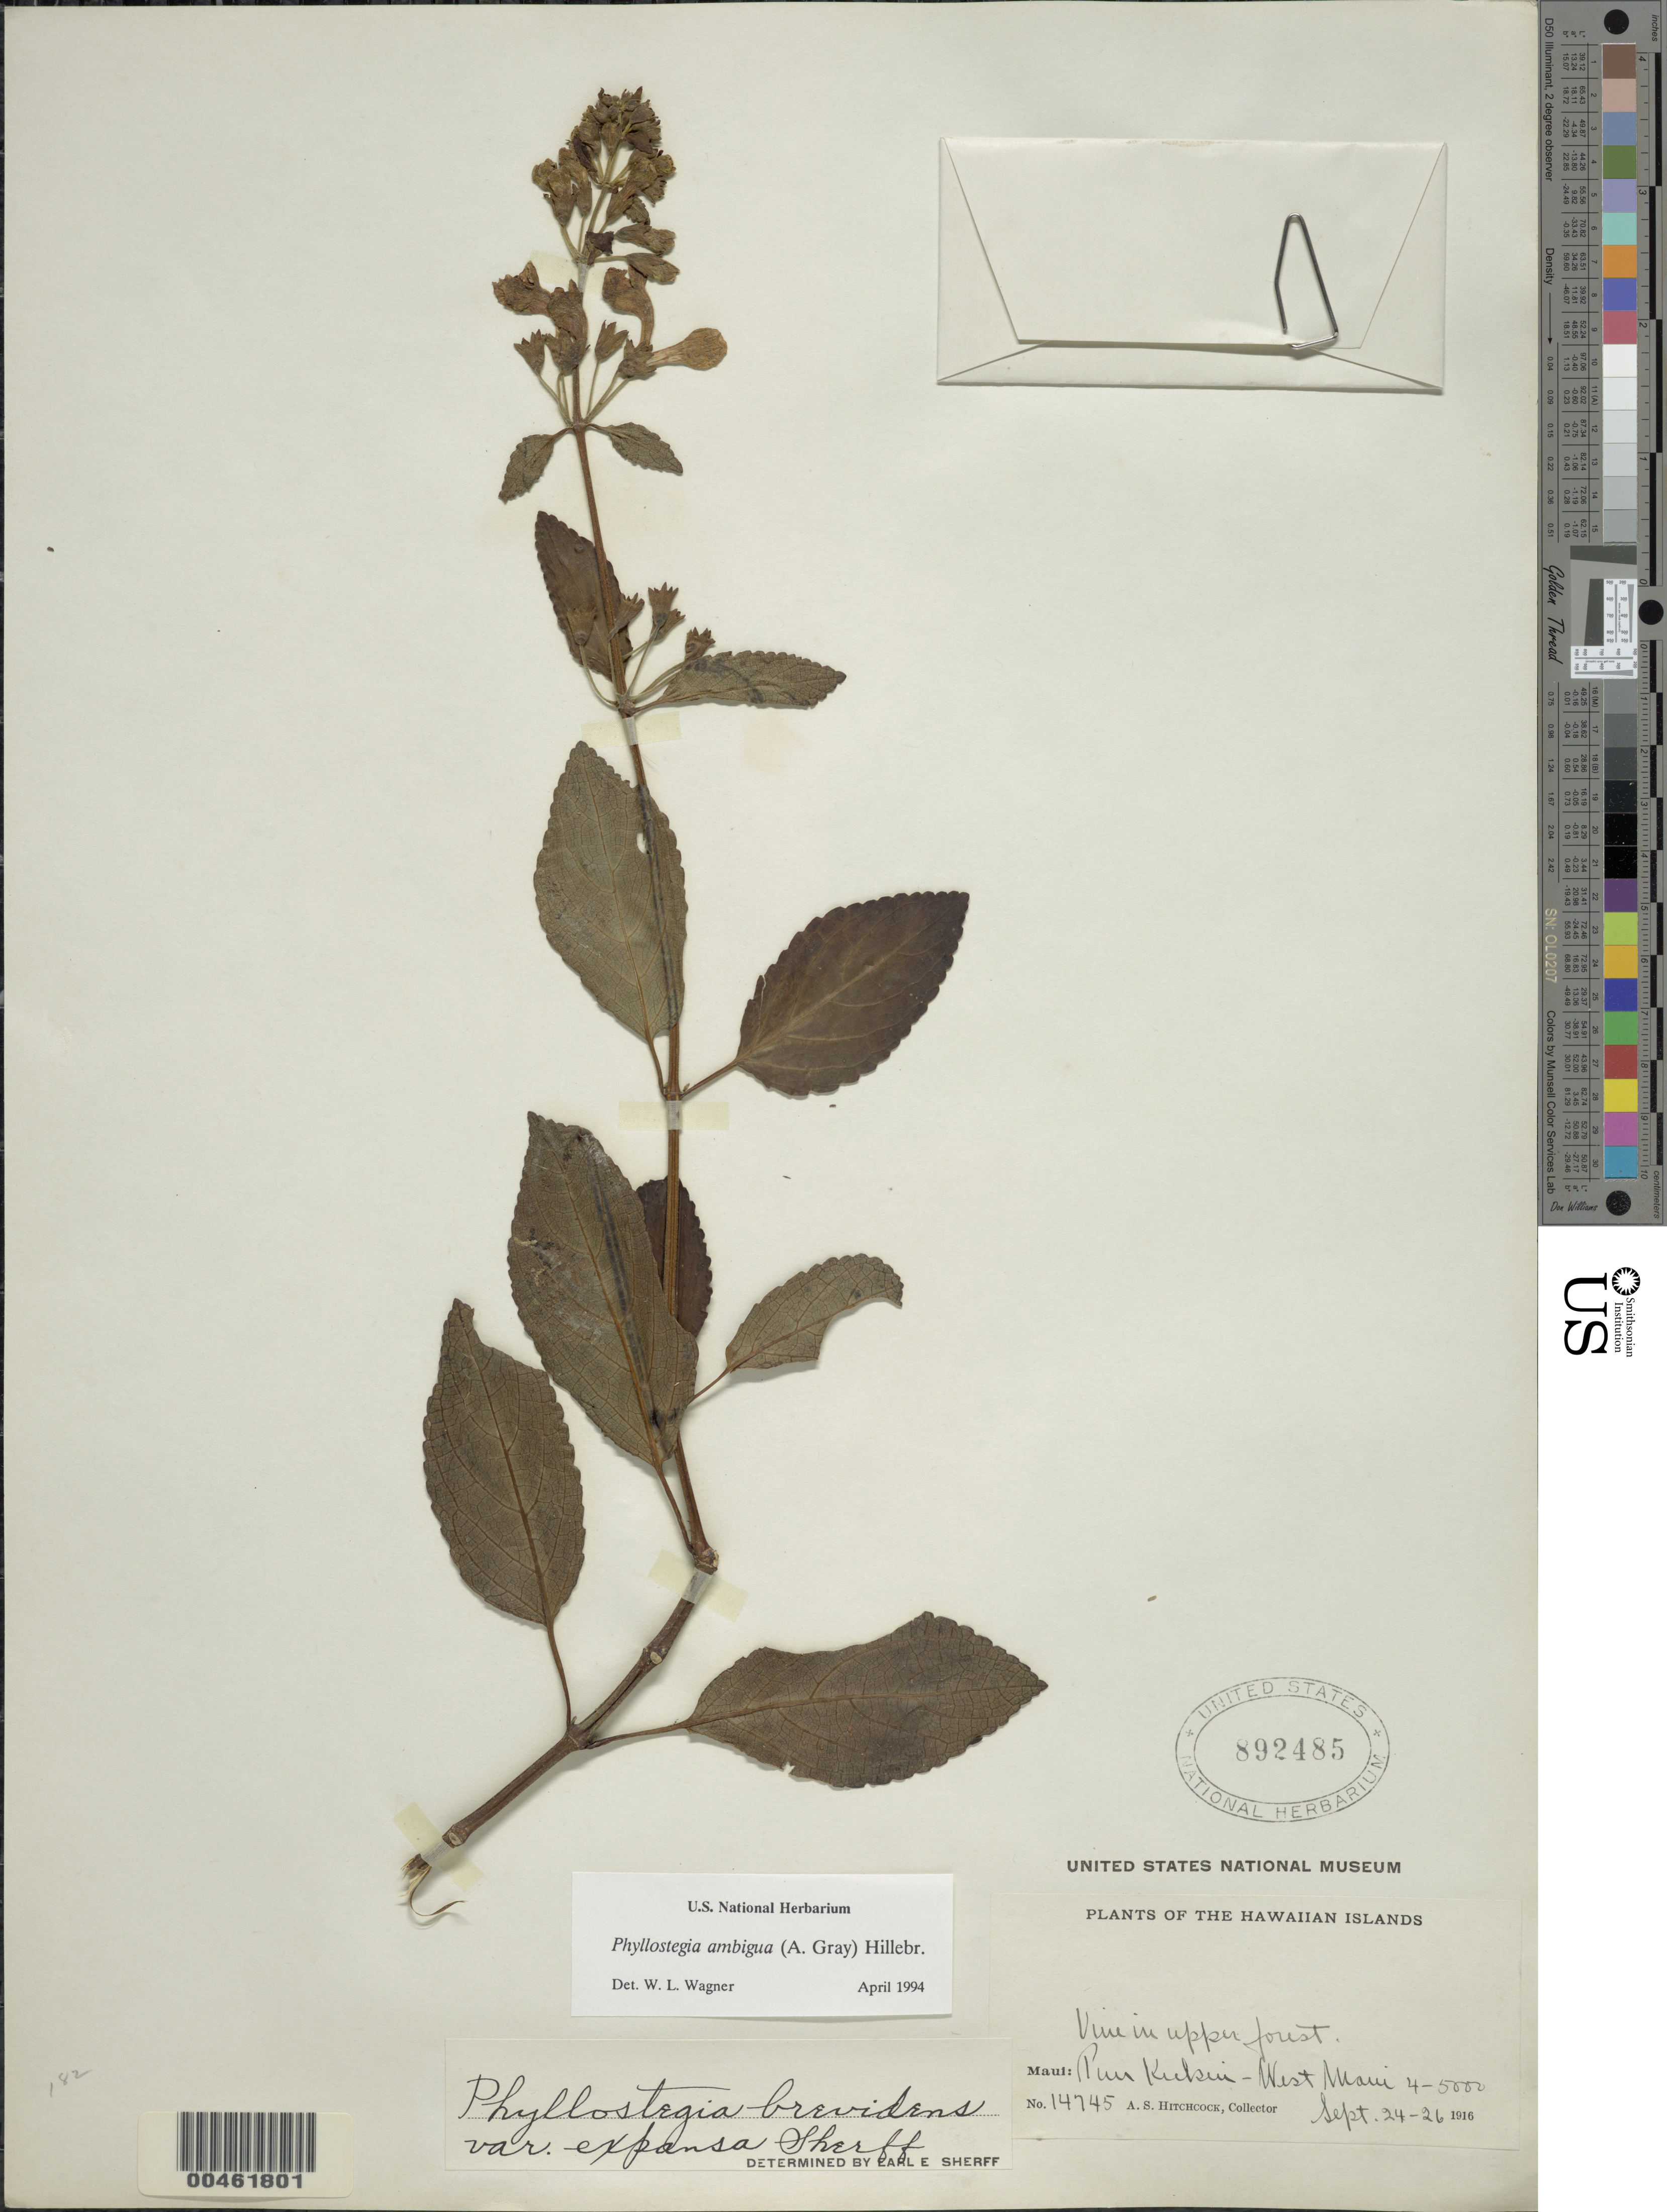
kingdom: Plantae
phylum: Tracheophyta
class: Magnoliopsida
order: Lamiales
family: Lamiaceae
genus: Phyllostegia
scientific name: Phyllostegia ambigua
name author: (A. Gray) Hillebr.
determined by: Wagner, W. L., (BOT), Smithsonian Institution - National Museum of Natural History (UNITED STATES)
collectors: A. S. Hitchcock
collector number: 14745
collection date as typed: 24 Sep 1916 to 26 Sep 1916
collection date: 1916-09-24/1916-09-26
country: United States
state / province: Hawaii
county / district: Maui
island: Maui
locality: Puu Kukui, W Maui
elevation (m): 1219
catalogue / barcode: US 892485